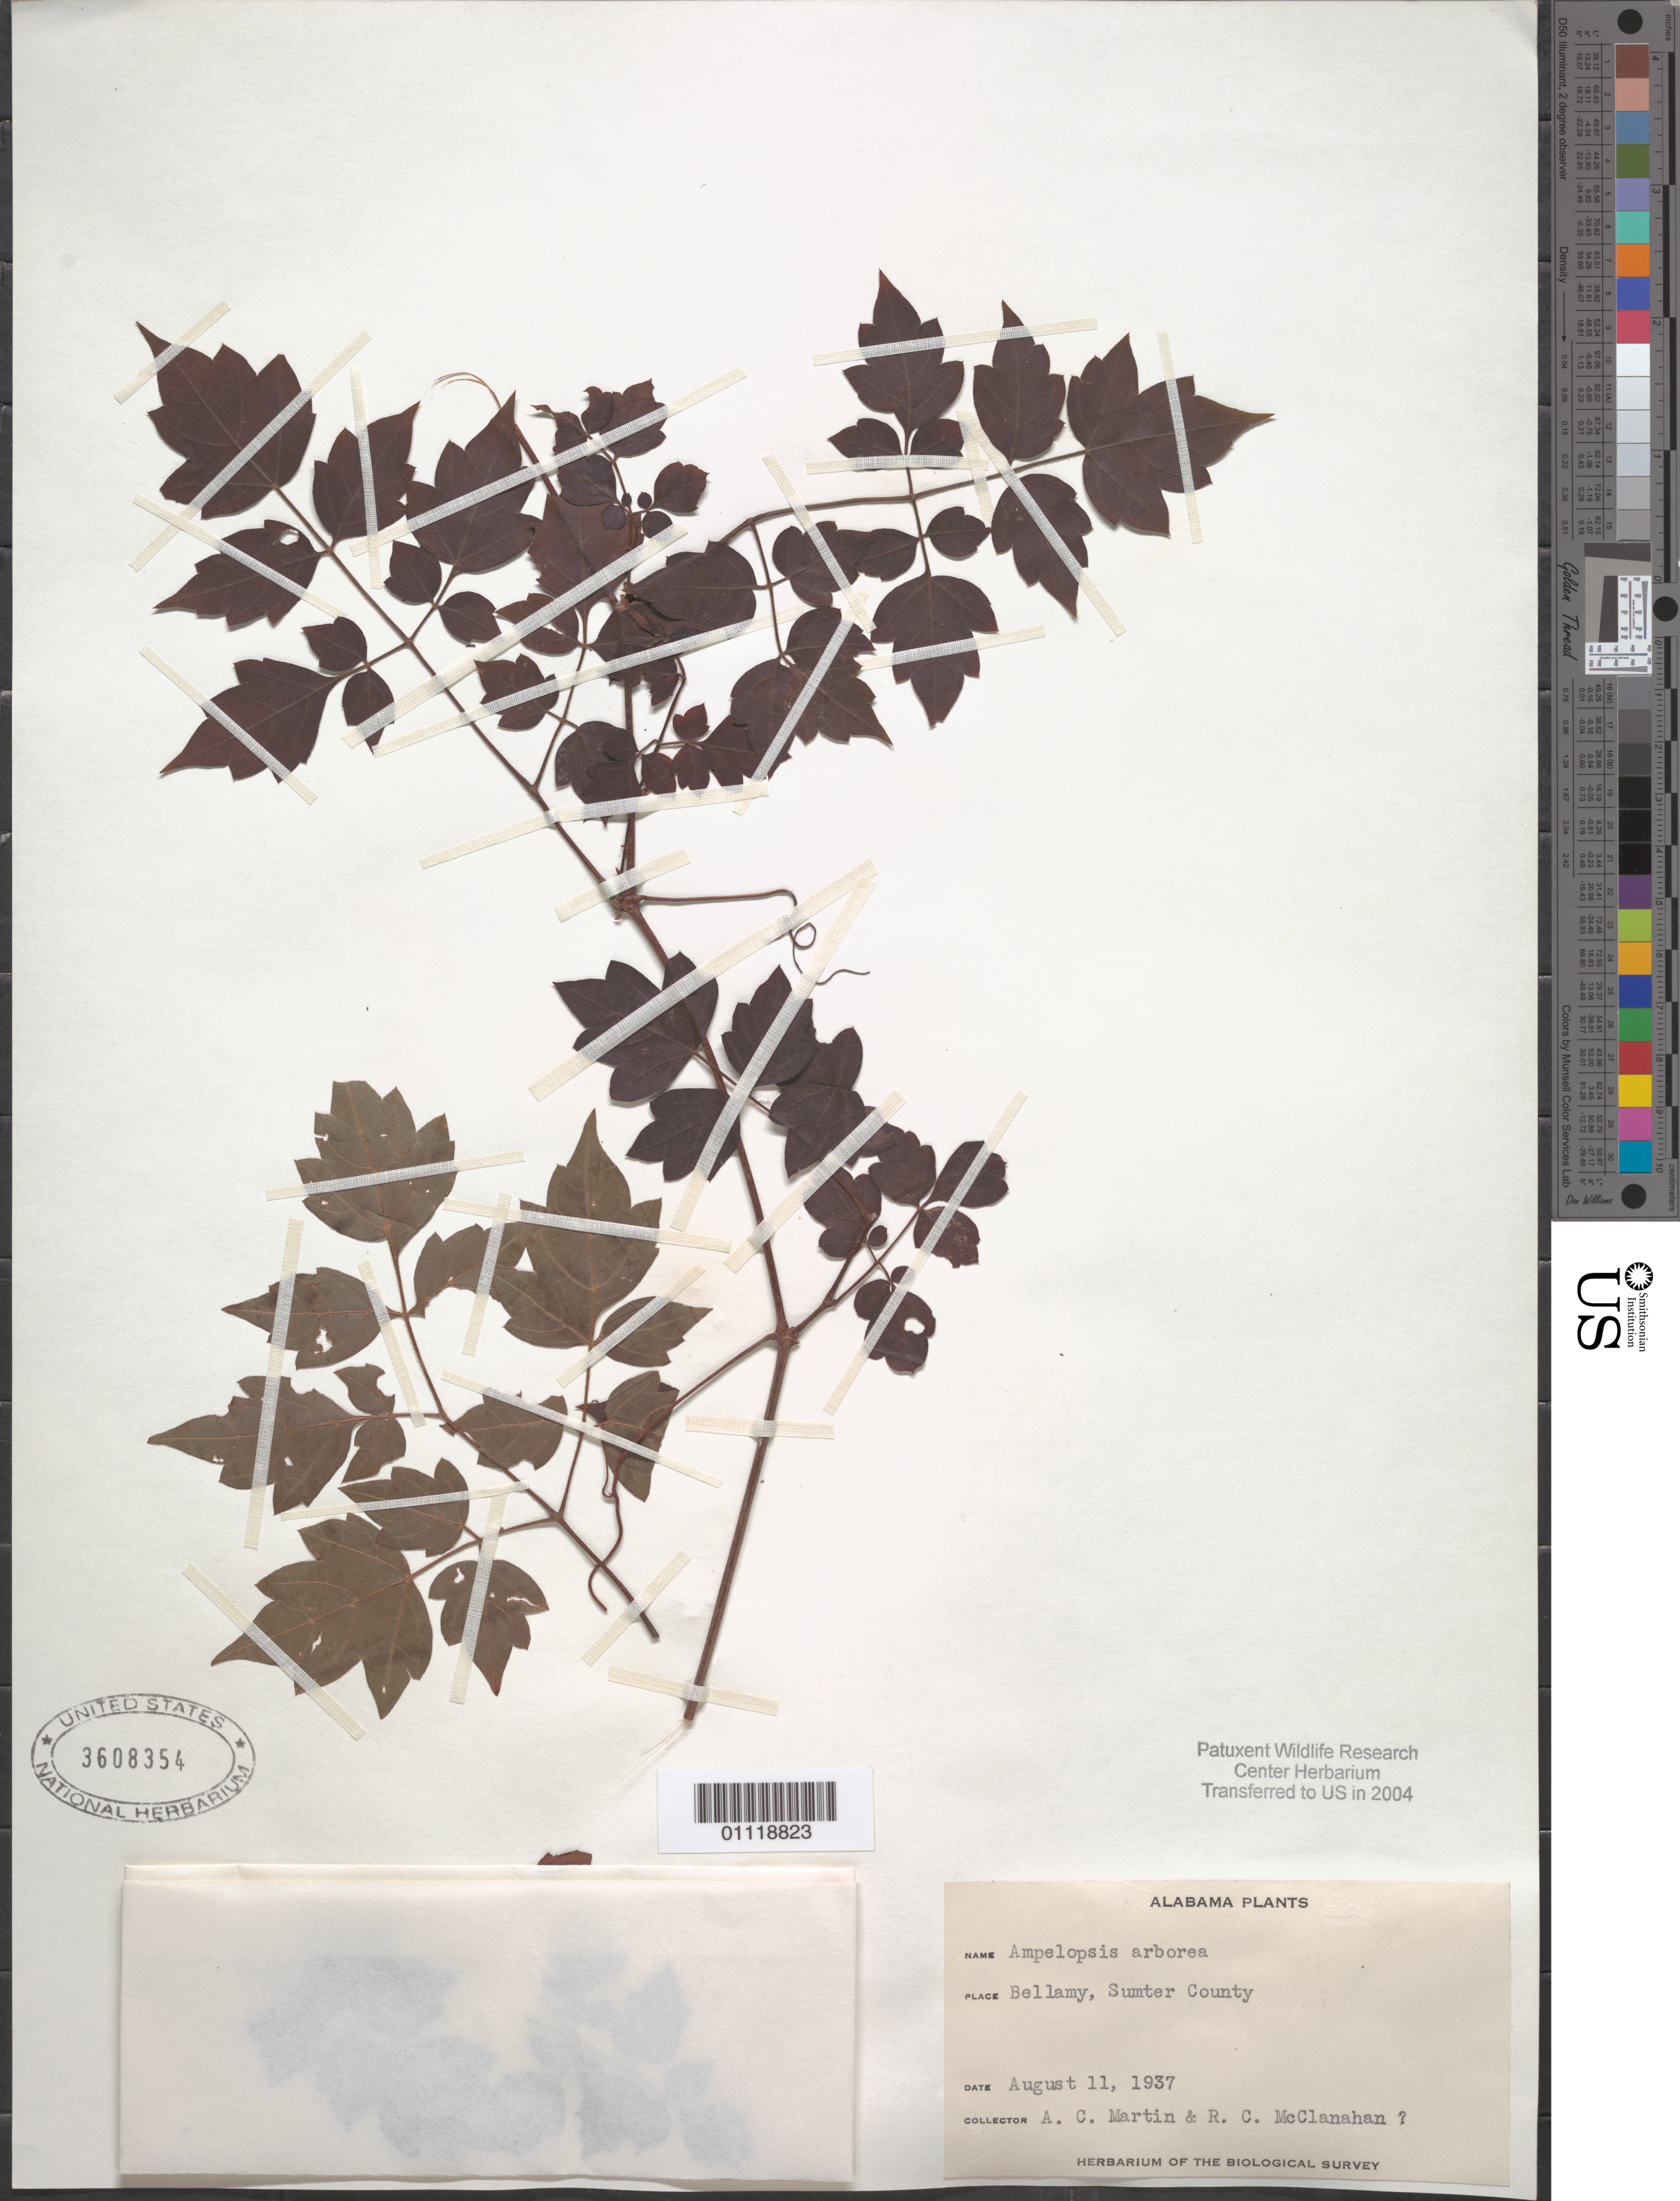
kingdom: Plantae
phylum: Tracheophyta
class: Magnoliopsida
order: Vitales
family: Vitaceae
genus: Ampelopsis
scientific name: Ampelopsis arborea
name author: (L.) Koehne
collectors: A. C. Martin & R. McClanahan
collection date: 1937-08-11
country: United States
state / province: Alabama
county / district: Sumter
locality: Bellamy.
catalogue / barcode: US 3608354